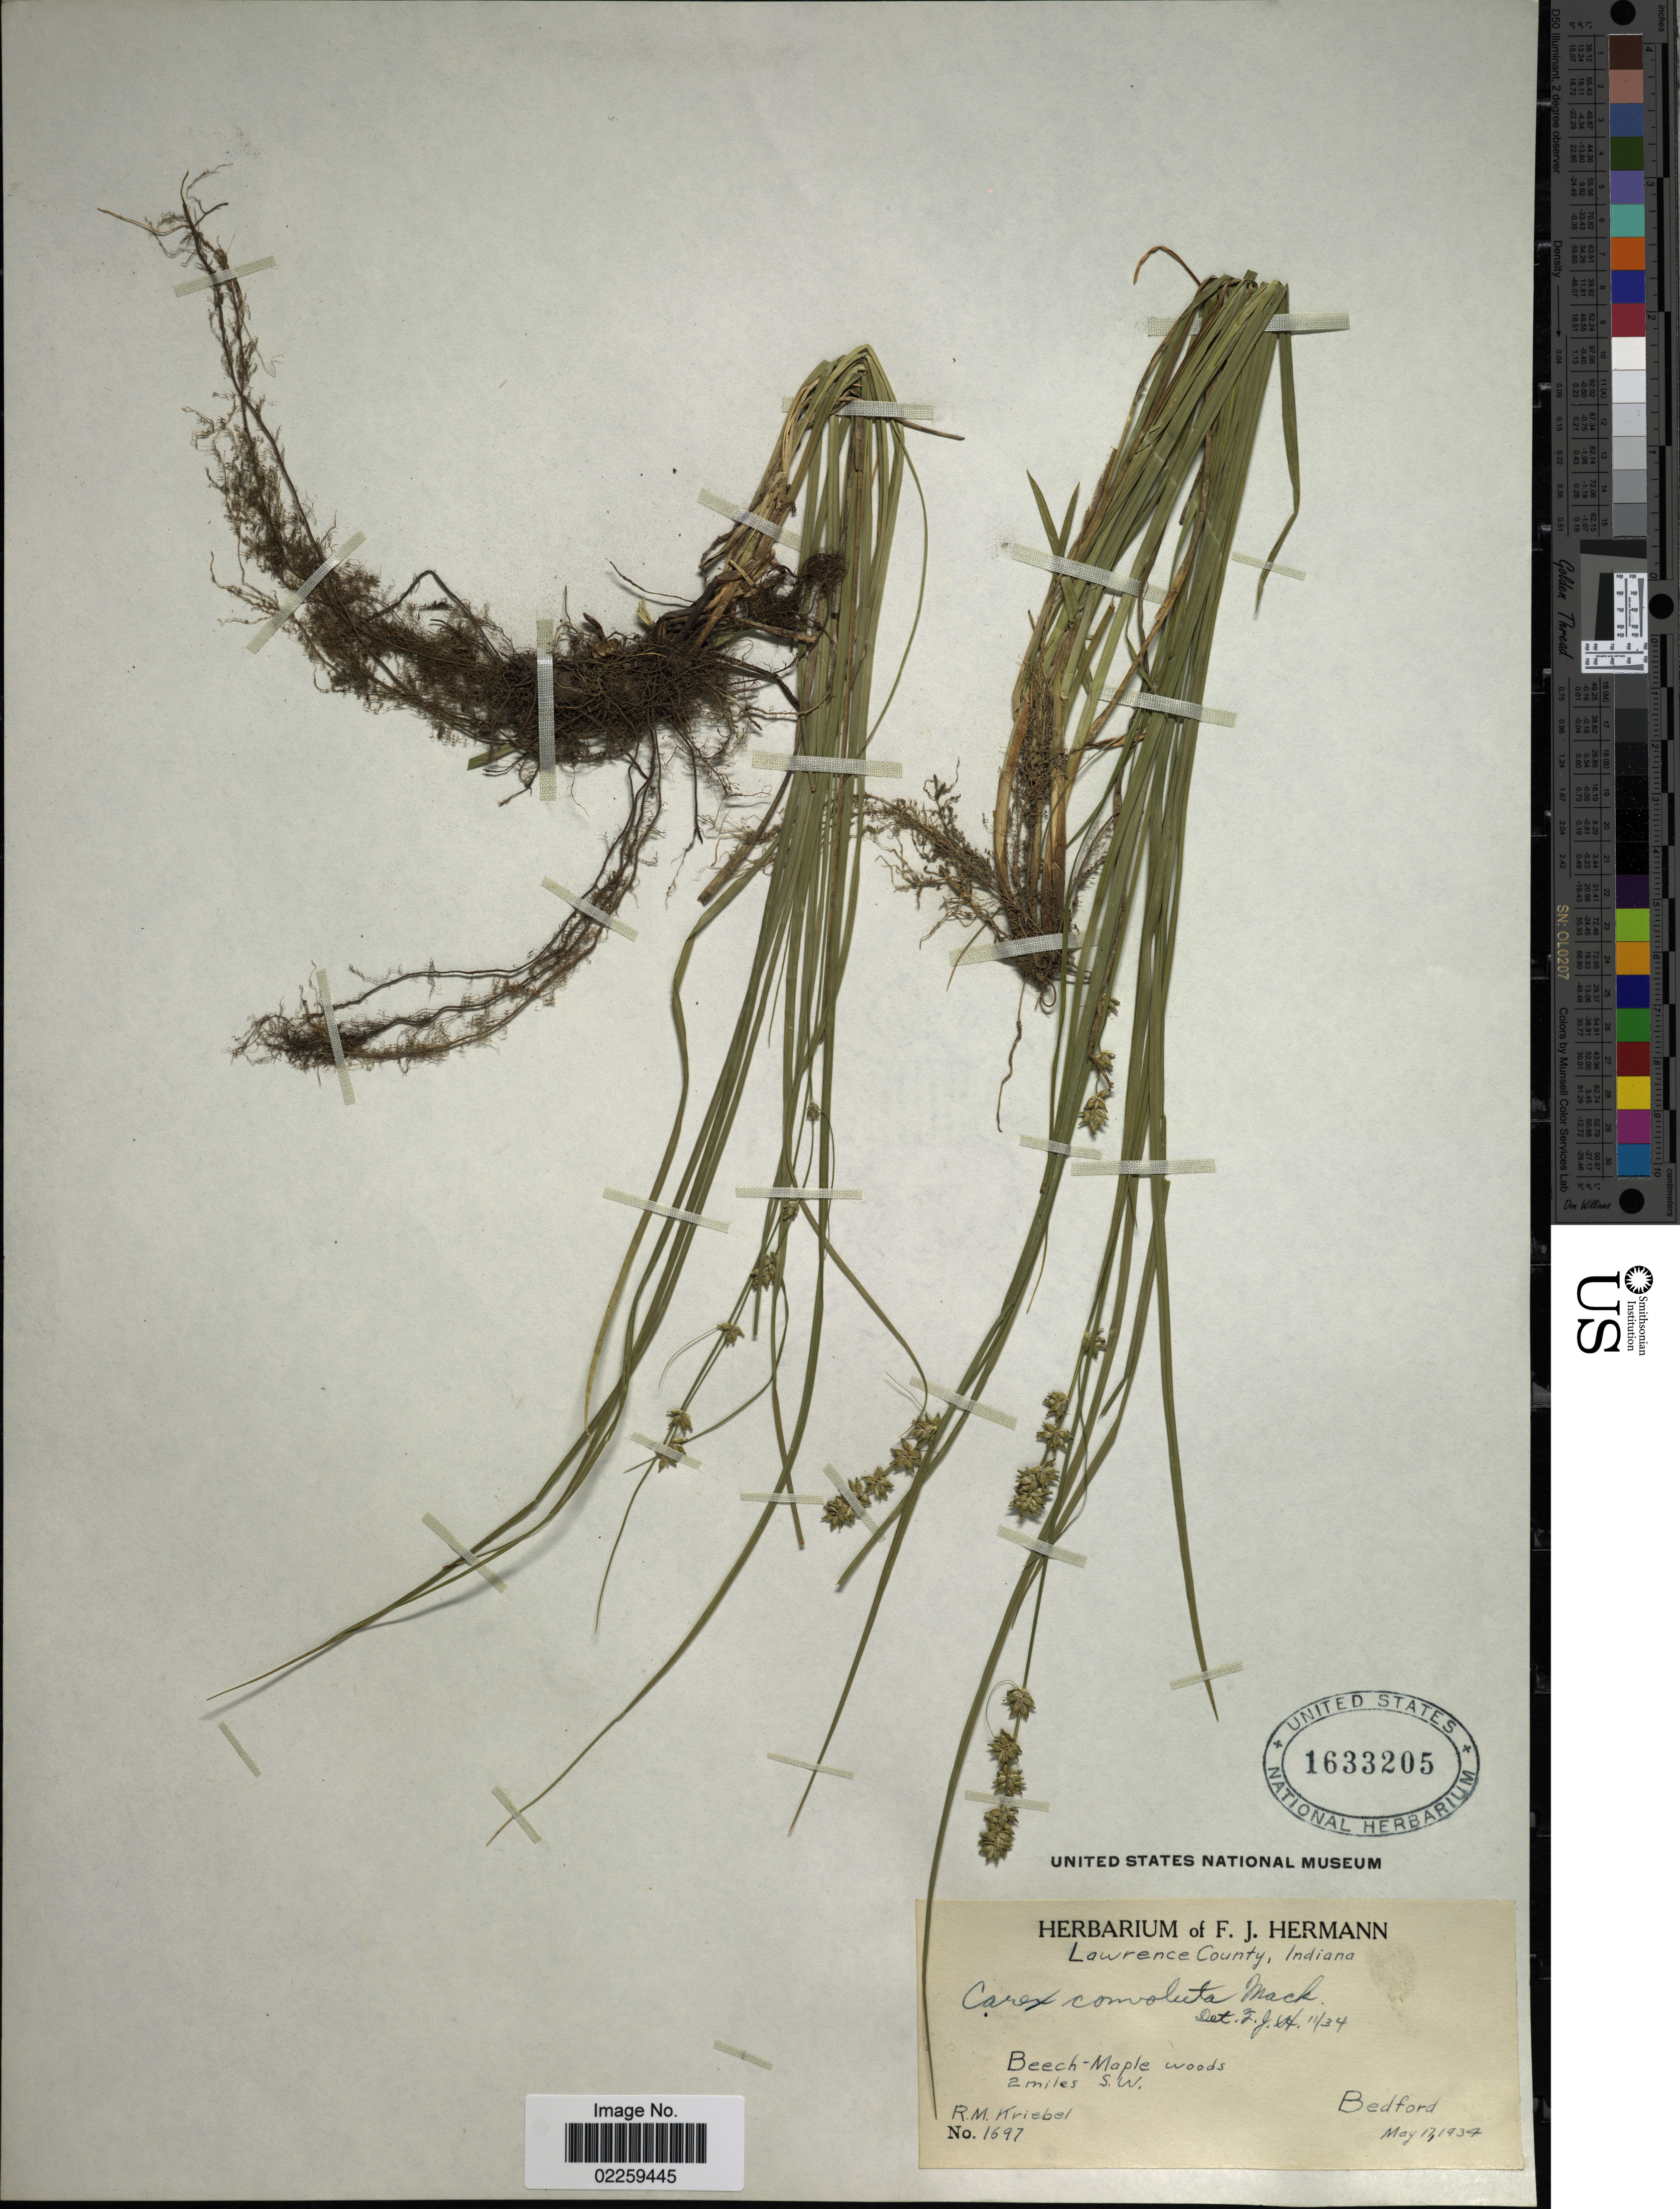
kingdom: Plantae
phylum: Tracheophyta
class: Liliopsida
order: Poales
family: Cyperaceae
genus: Carex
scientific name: Carex rosea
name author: Willd.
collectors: R. M. Kriebel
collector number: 1697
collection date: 1934-05-17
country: United States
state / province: Indiana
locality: Lawrence County, Indiana. Beech-Maple woods. 2 miles S.W. Bedford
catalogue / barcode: US 1633205